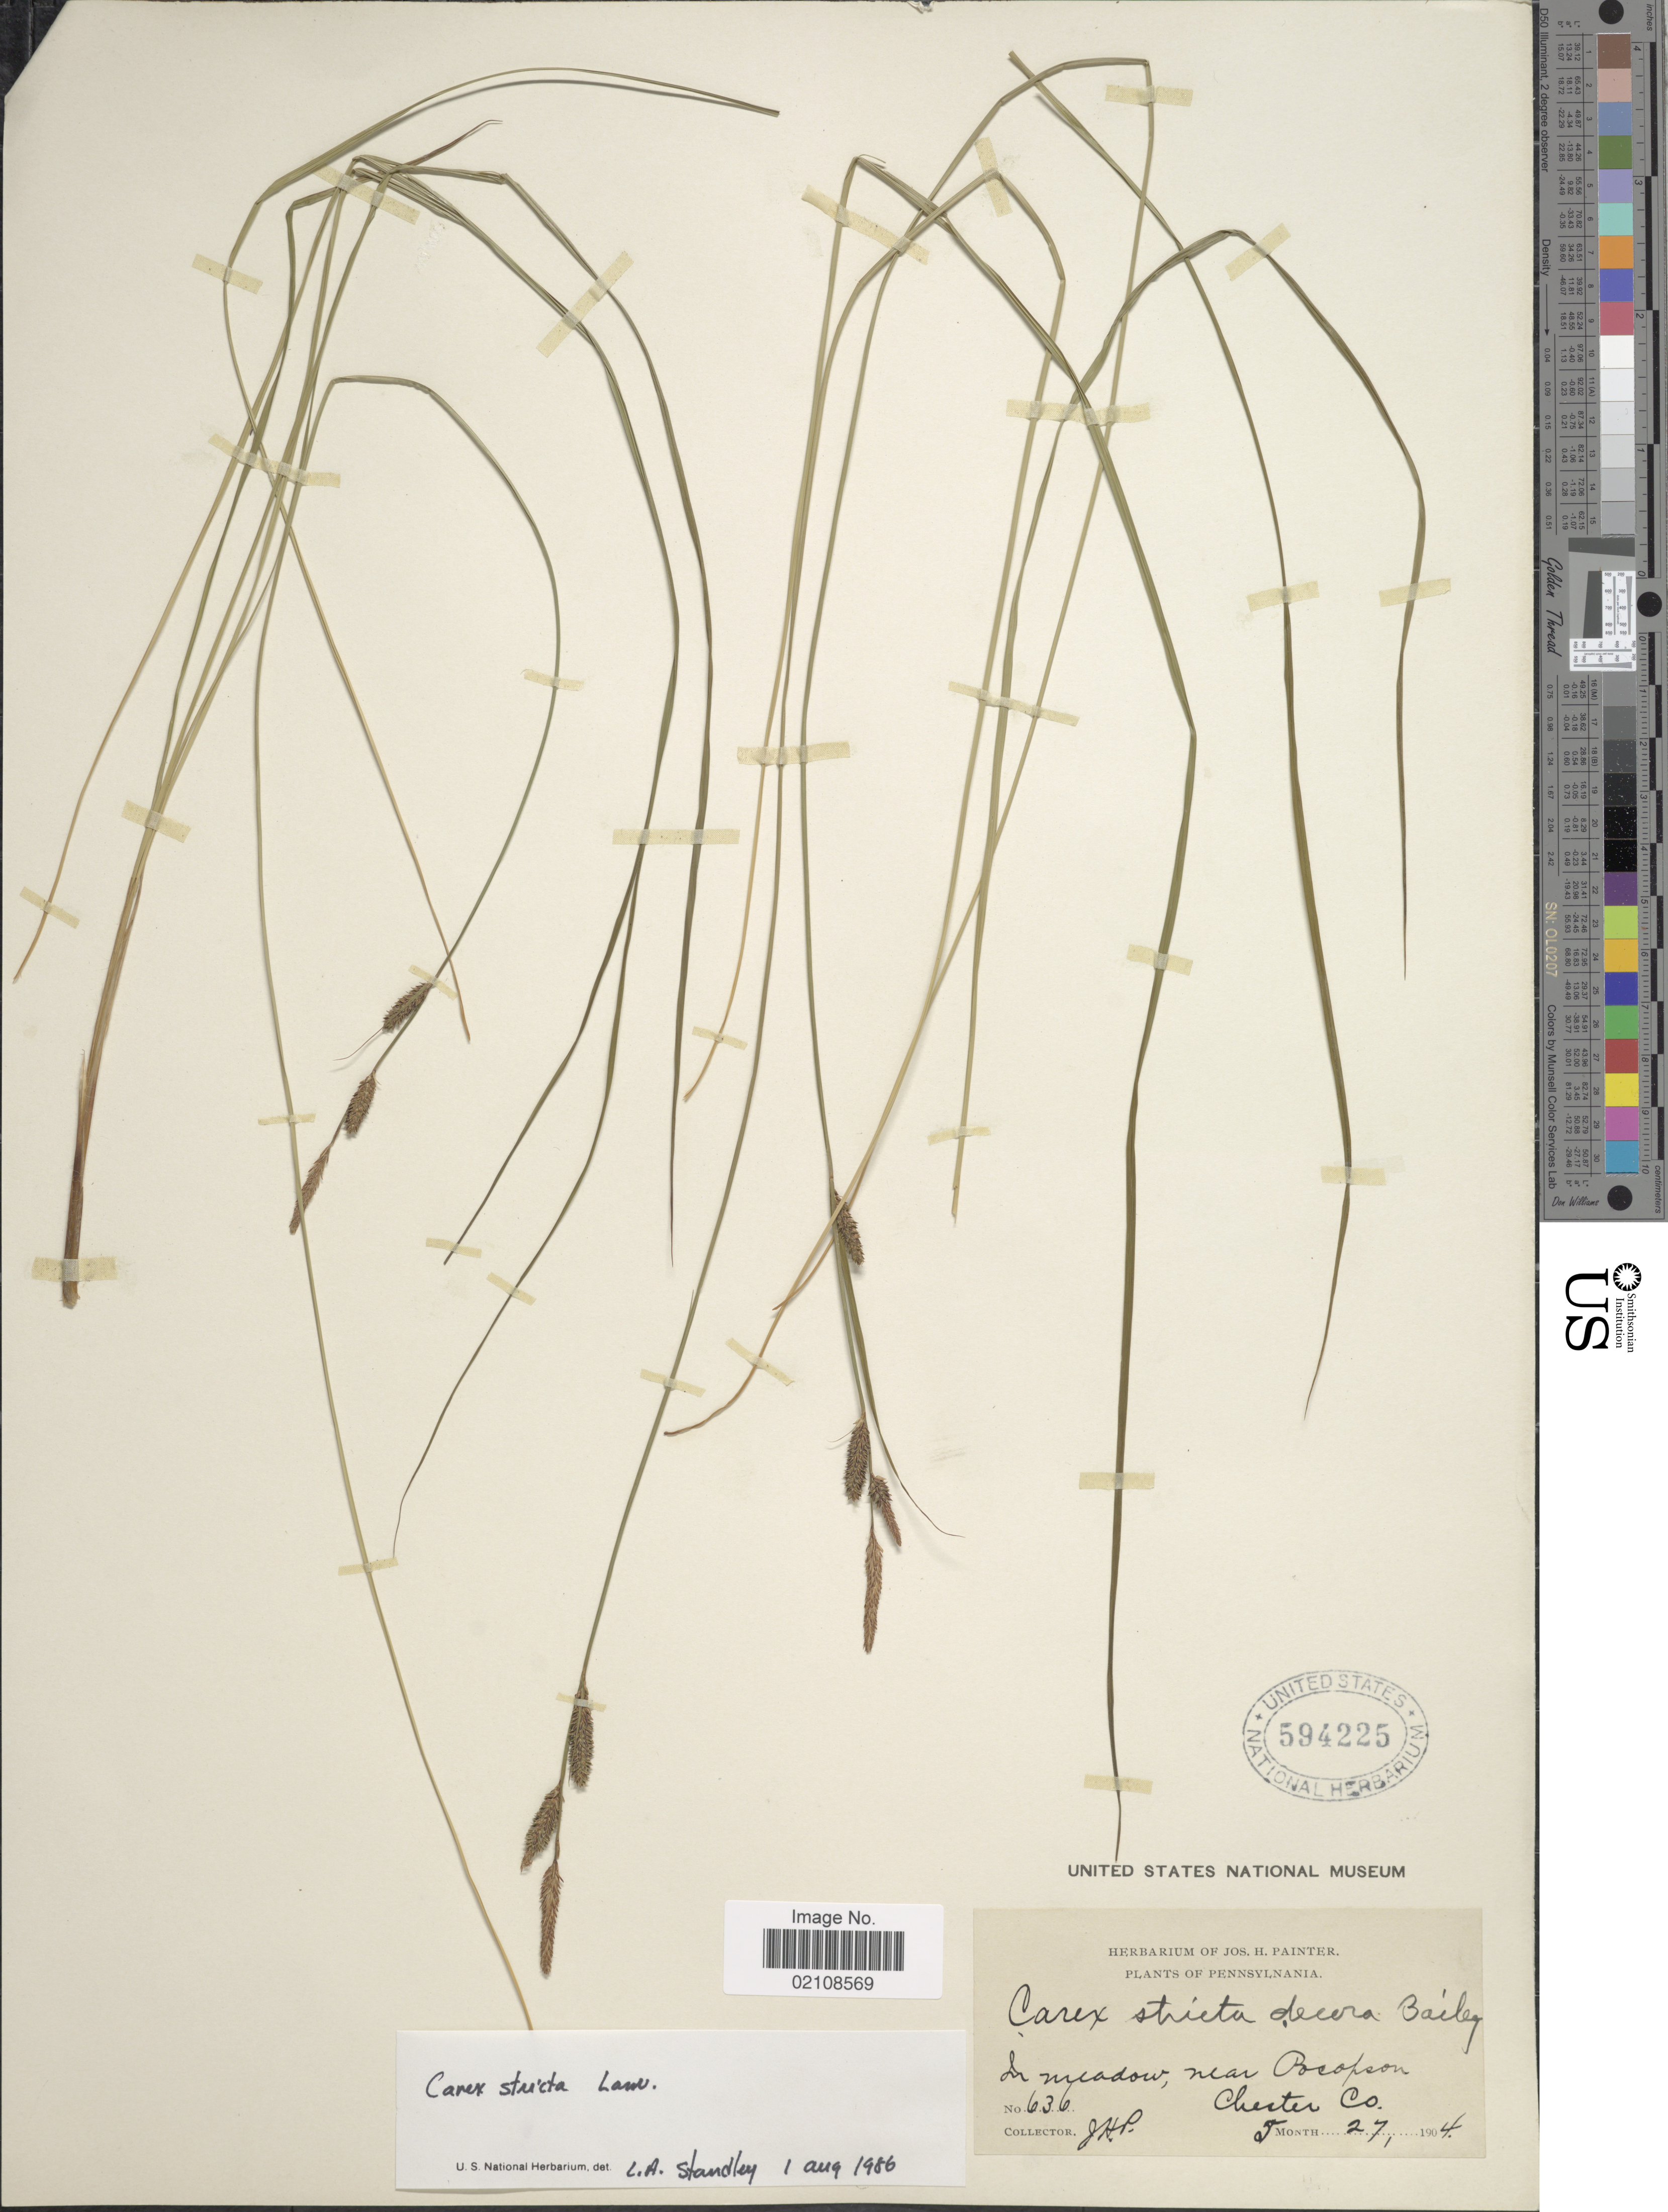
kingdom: Plantae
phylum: Tracheophyta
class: Liliopsida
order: Poales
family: Cyperaceae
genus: Carex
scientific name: Carex emoryi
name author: Dewey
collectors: J. H. Painter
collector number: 636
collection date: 1904-05-27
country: United States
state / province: Pennsylvania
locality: In meadow, near Pocopson, Chester Co.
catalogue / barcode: US 594225